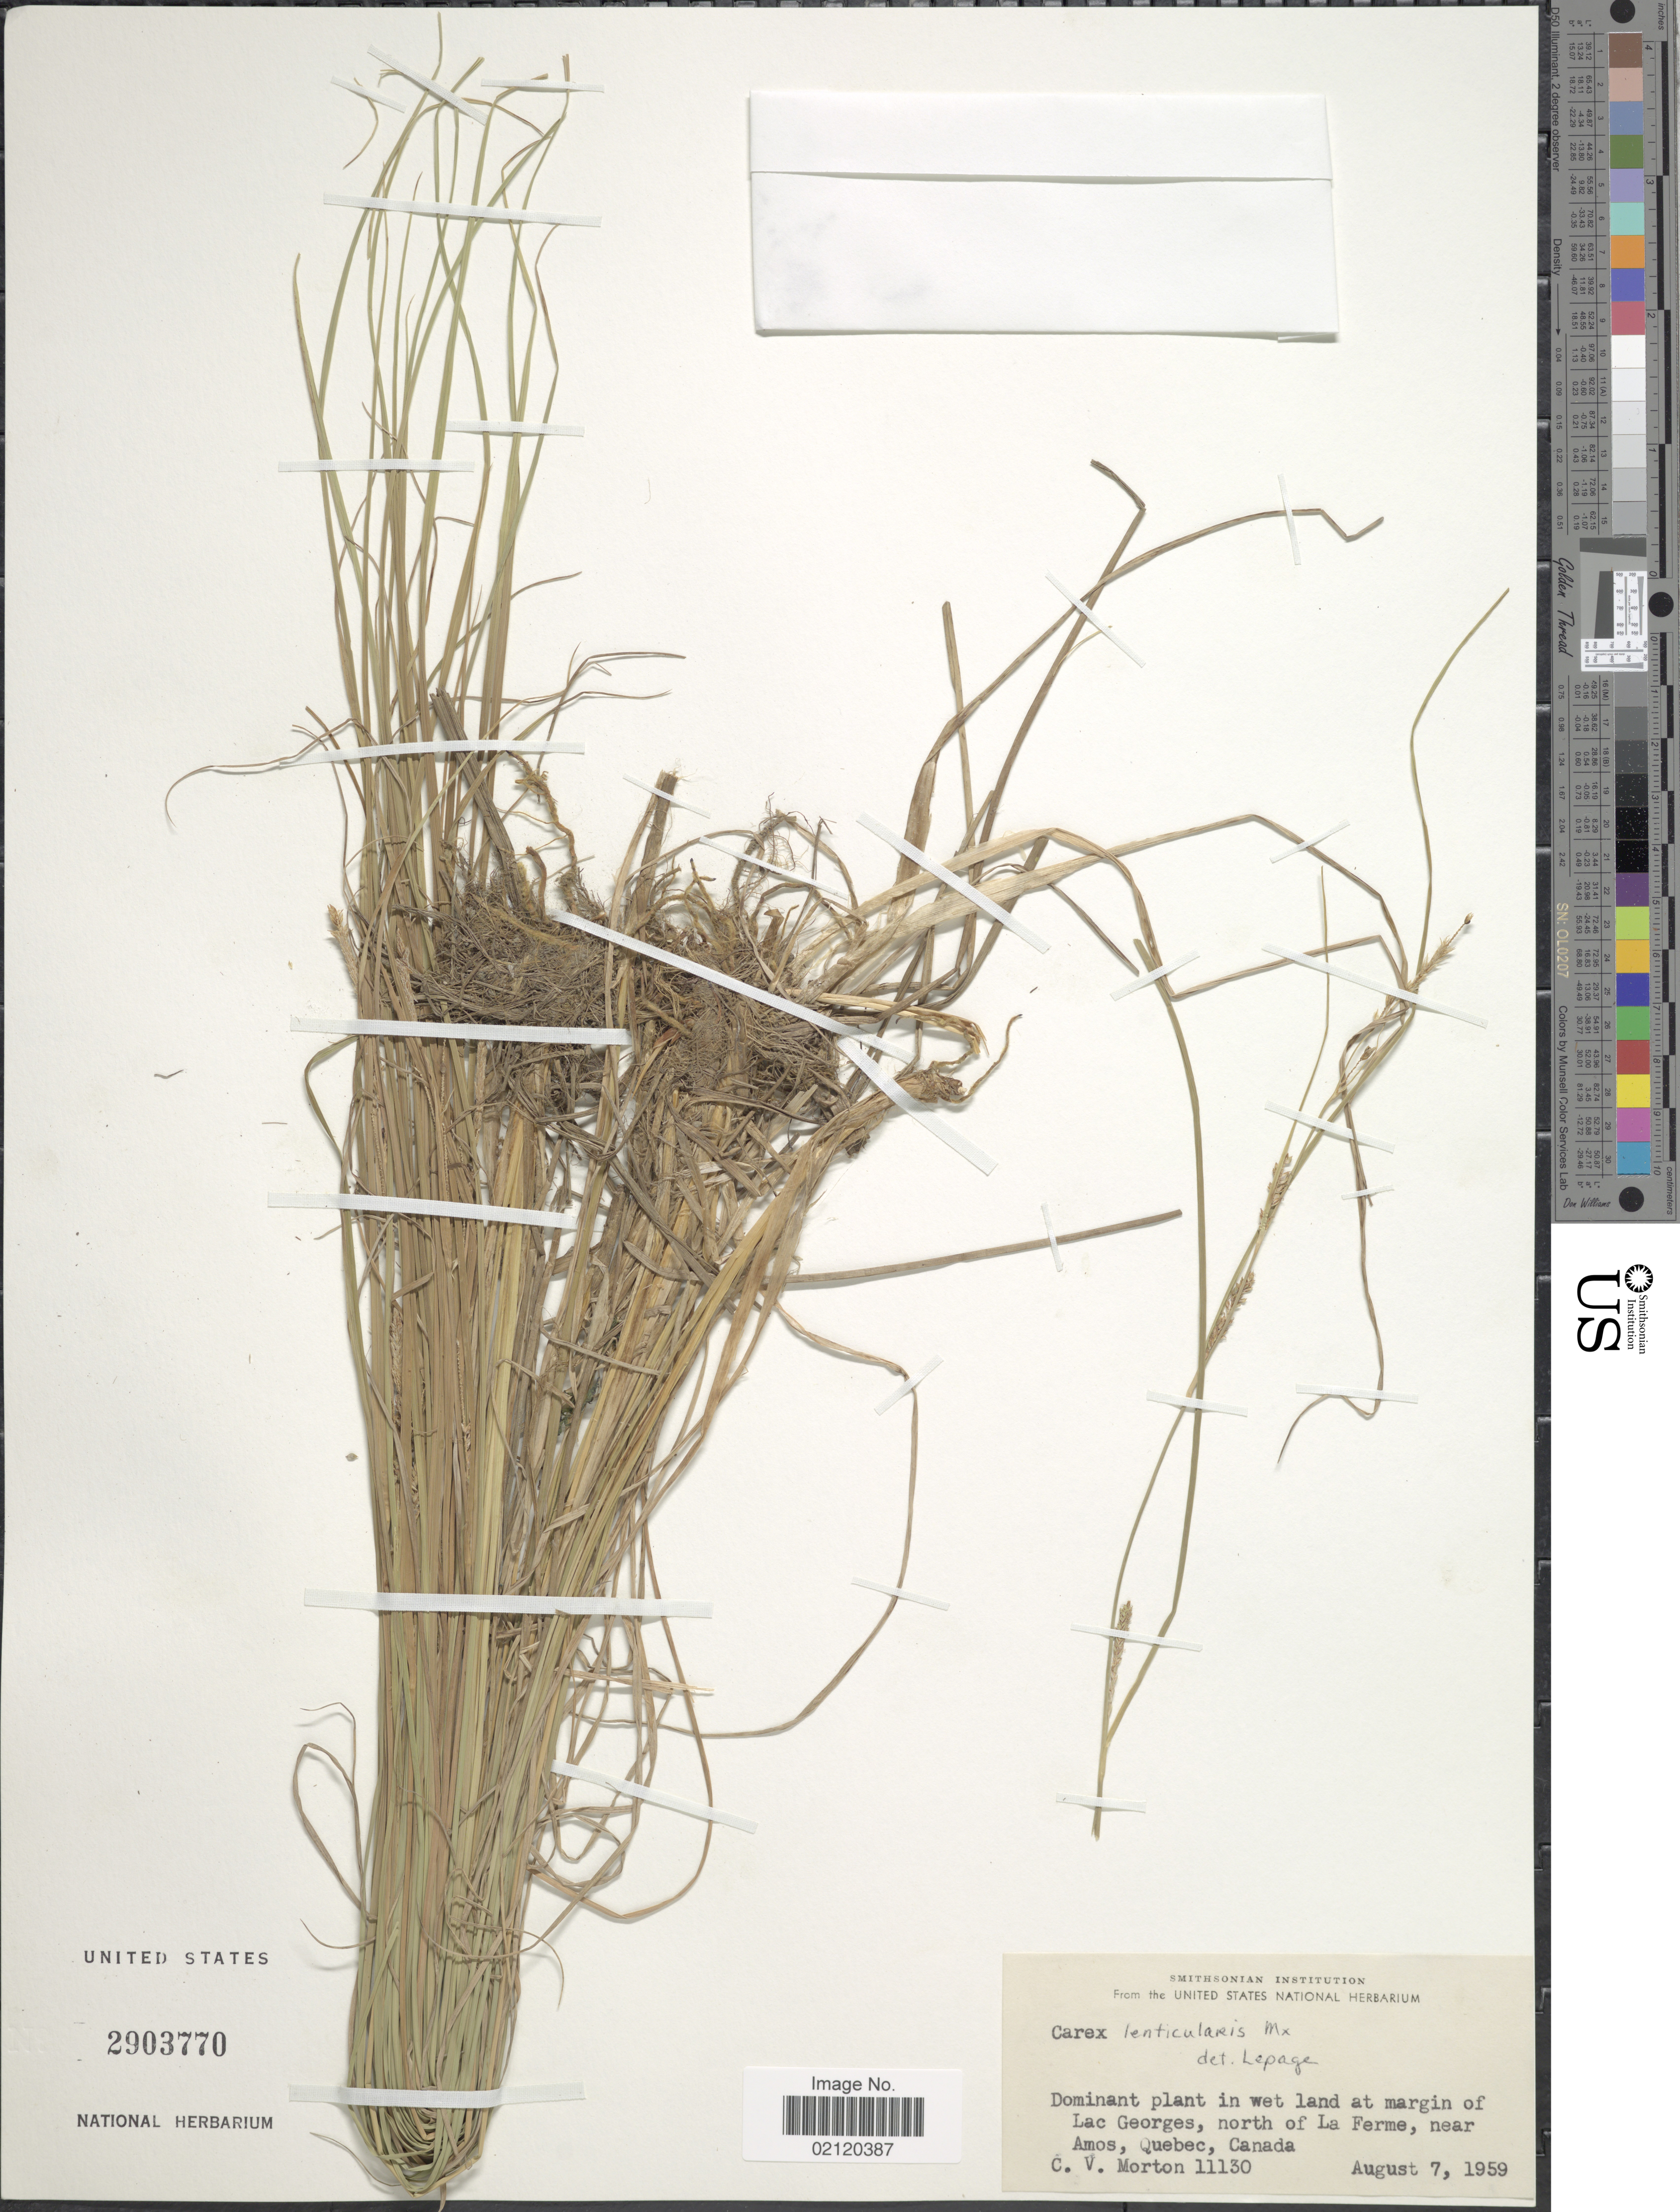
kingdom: Plantae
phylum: Tracheophyta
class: Liliopsida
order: Poales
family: Cyperaceae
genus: Carex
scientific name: Carex lenticularis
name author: Michx.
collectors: C. V. Morton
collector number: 11130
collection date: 1959-08-07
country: Canada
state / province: Quebec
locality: Dominant plant in wet land at margin of Lac Georges, north of La Ferme, near Amos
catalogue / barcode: US 2903770